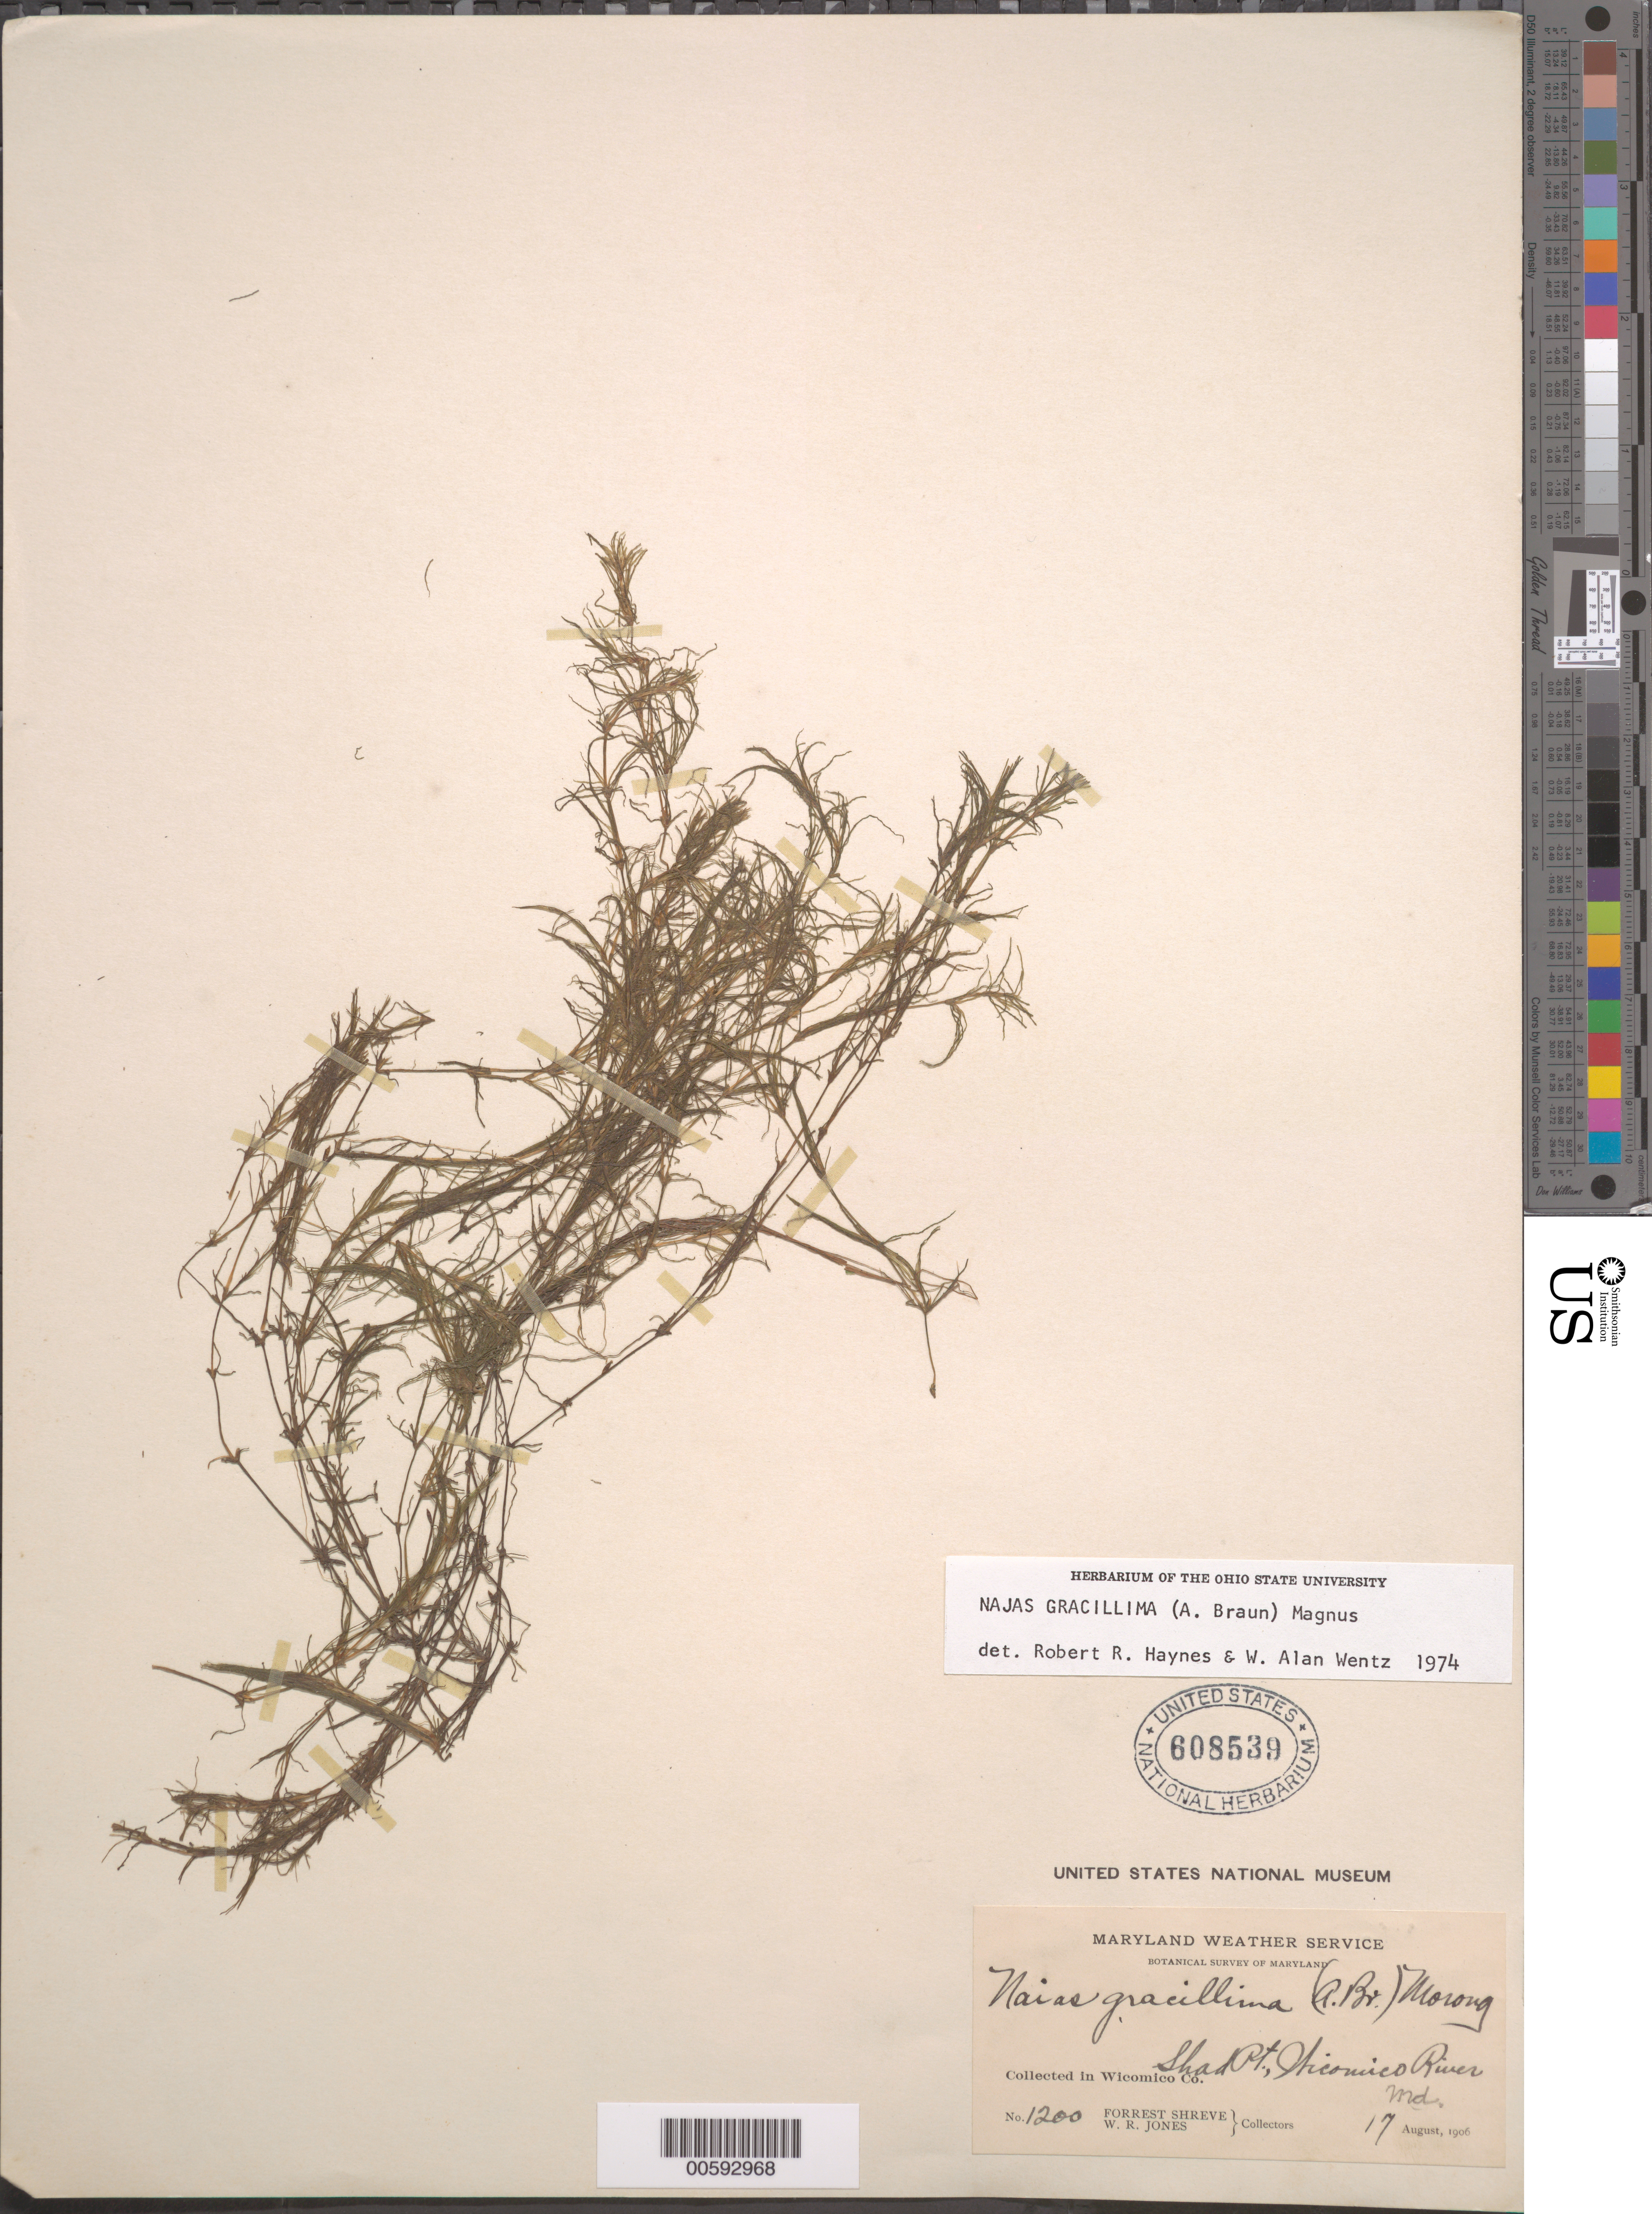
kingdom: Plantae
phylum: Tracheophyta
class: Liliopsida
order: Alismatales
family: Hydrocharitaceae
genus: Najas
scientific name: Najas gracillima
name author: (A. Braun) Magnus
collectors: F. Shreve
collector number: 1200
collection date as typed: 17 Aug 1906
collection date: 1906-08-17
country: United States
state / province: Maryland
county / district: Wicomico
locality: Shad Pt., Wicomico River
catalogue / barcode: US 608539